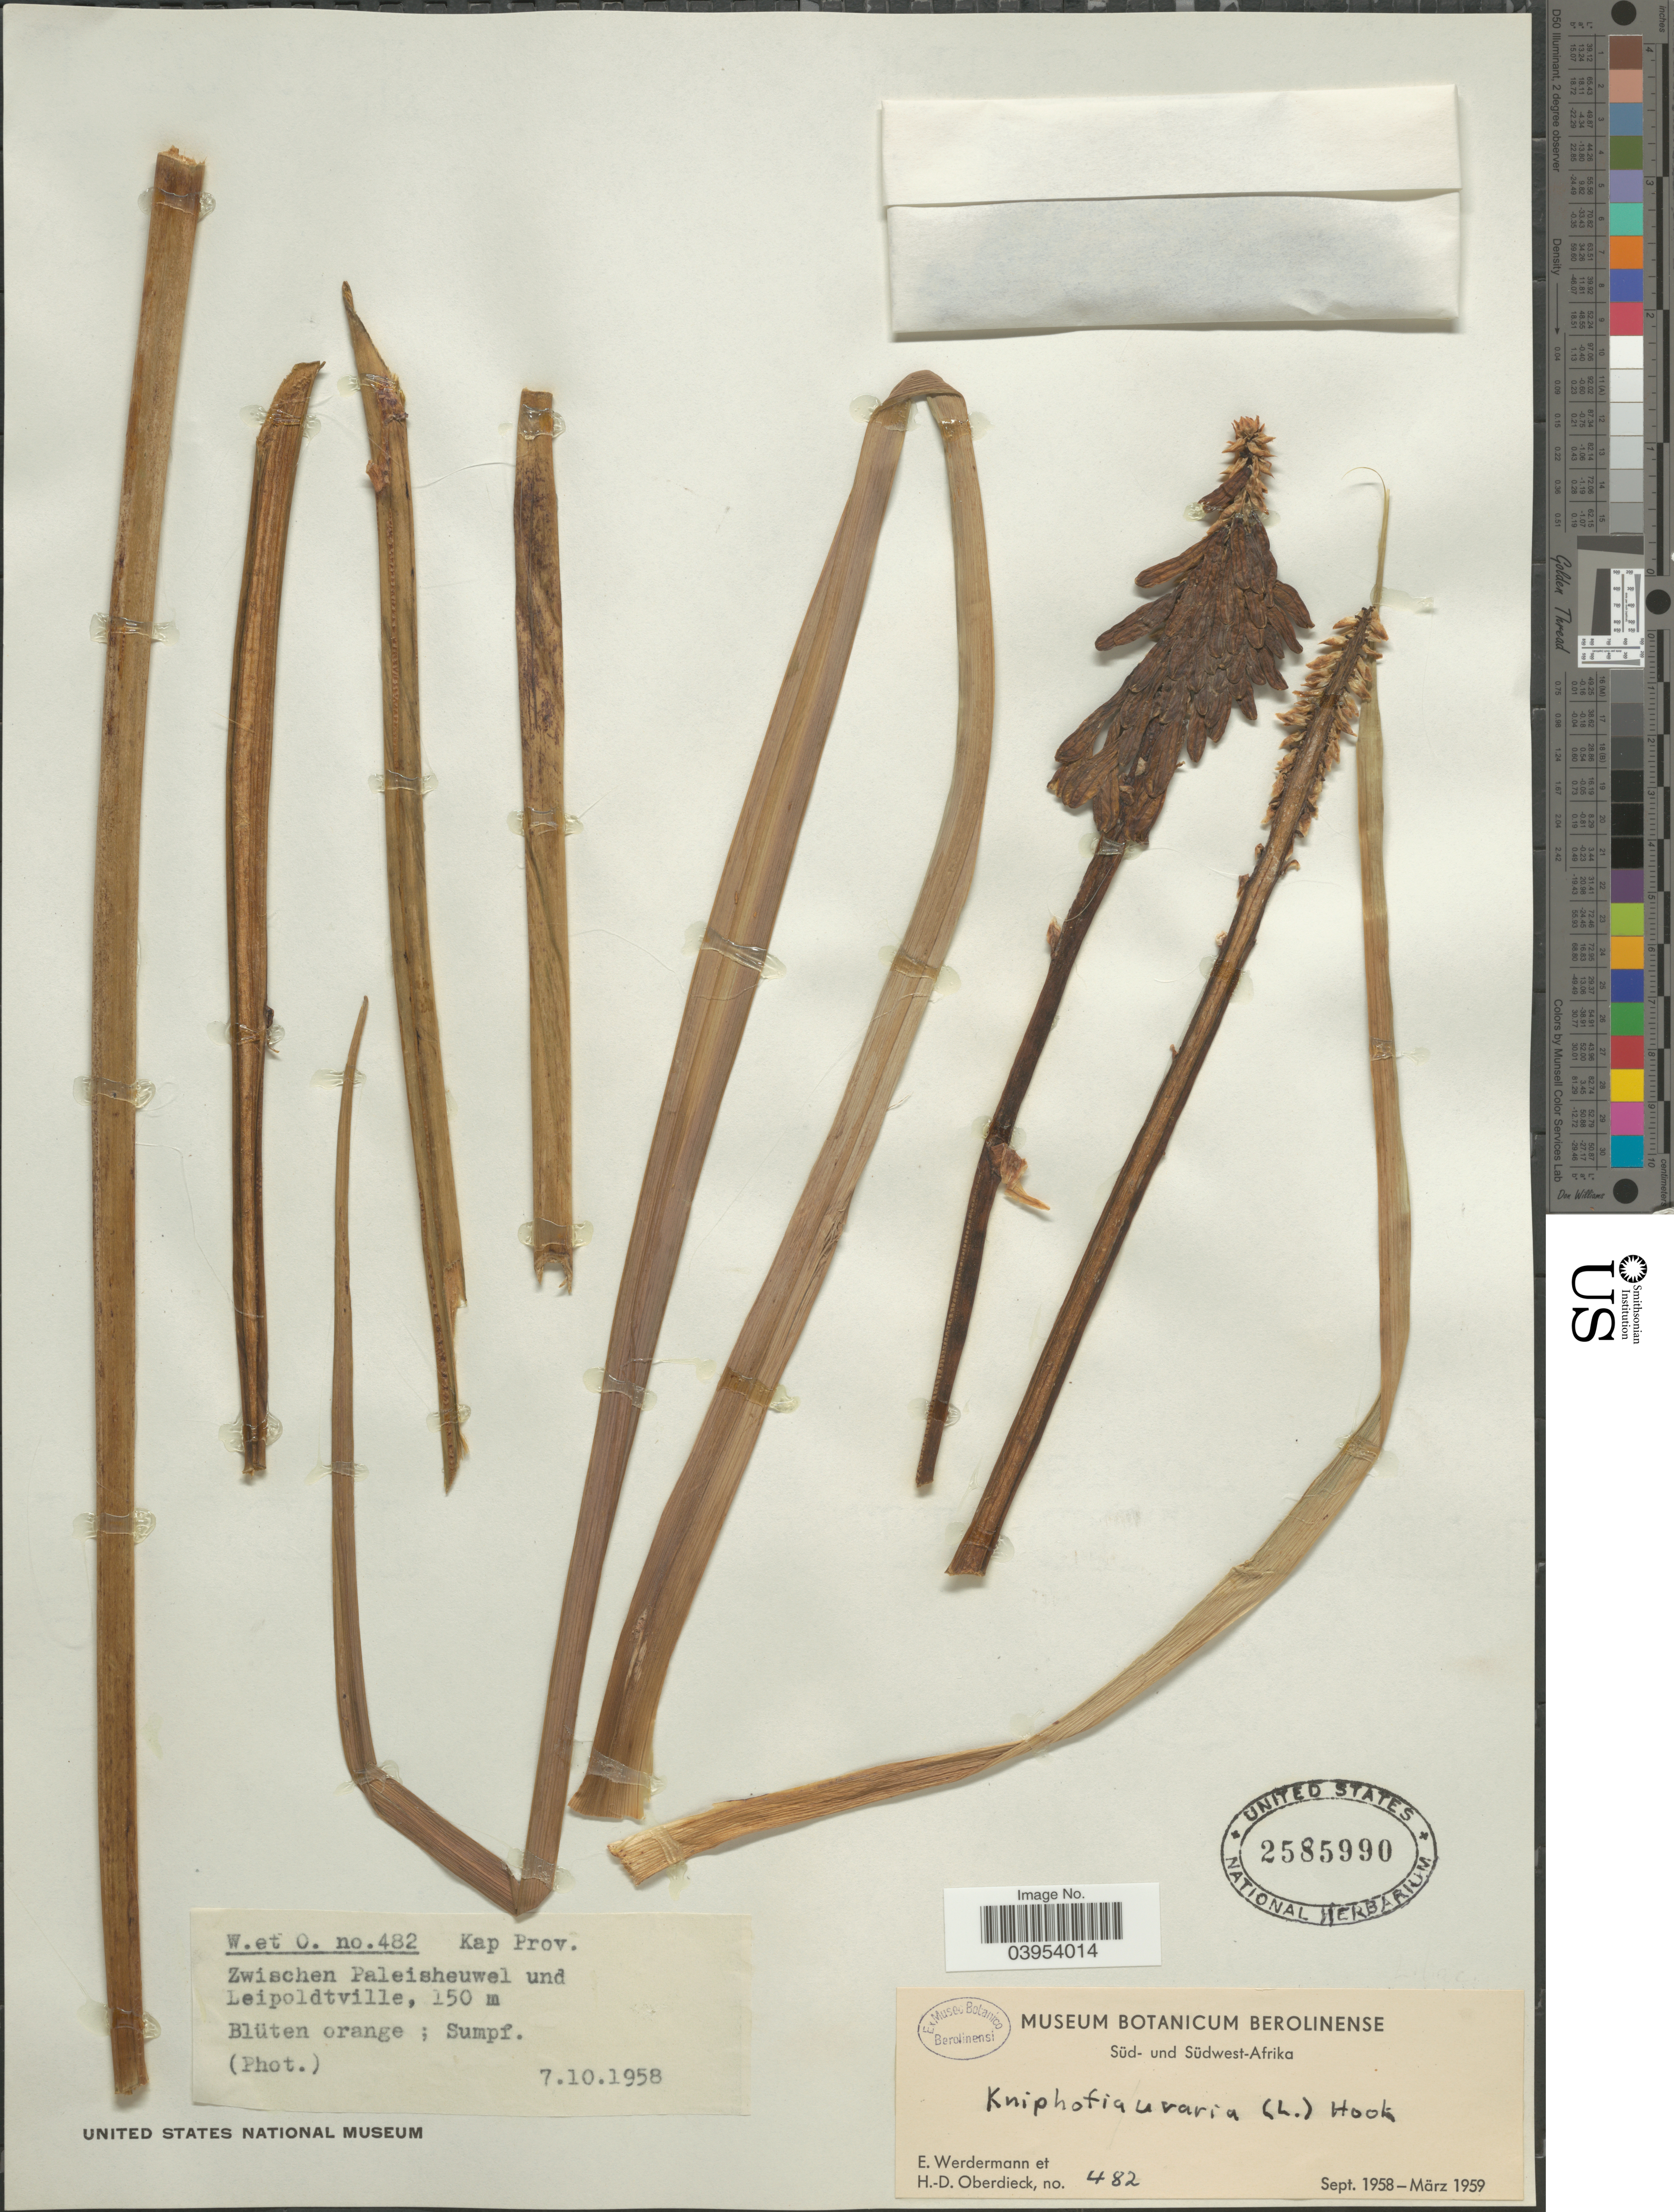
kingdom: Plantae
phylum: Tracheophyta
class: Liliopsida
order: Asparagales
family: Asphodelaceae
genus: Kniphofia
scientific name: Kniphofia uvaria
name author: (L.) Oken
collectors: E. Werdermann & H. Oberdieck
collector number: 482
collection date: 1958-10-07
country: South Africa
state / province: Western Cape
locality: Kap Prov. Zwischen Paleisheuwel und Leipoldtville.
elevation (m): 150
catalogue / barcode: US 2585990